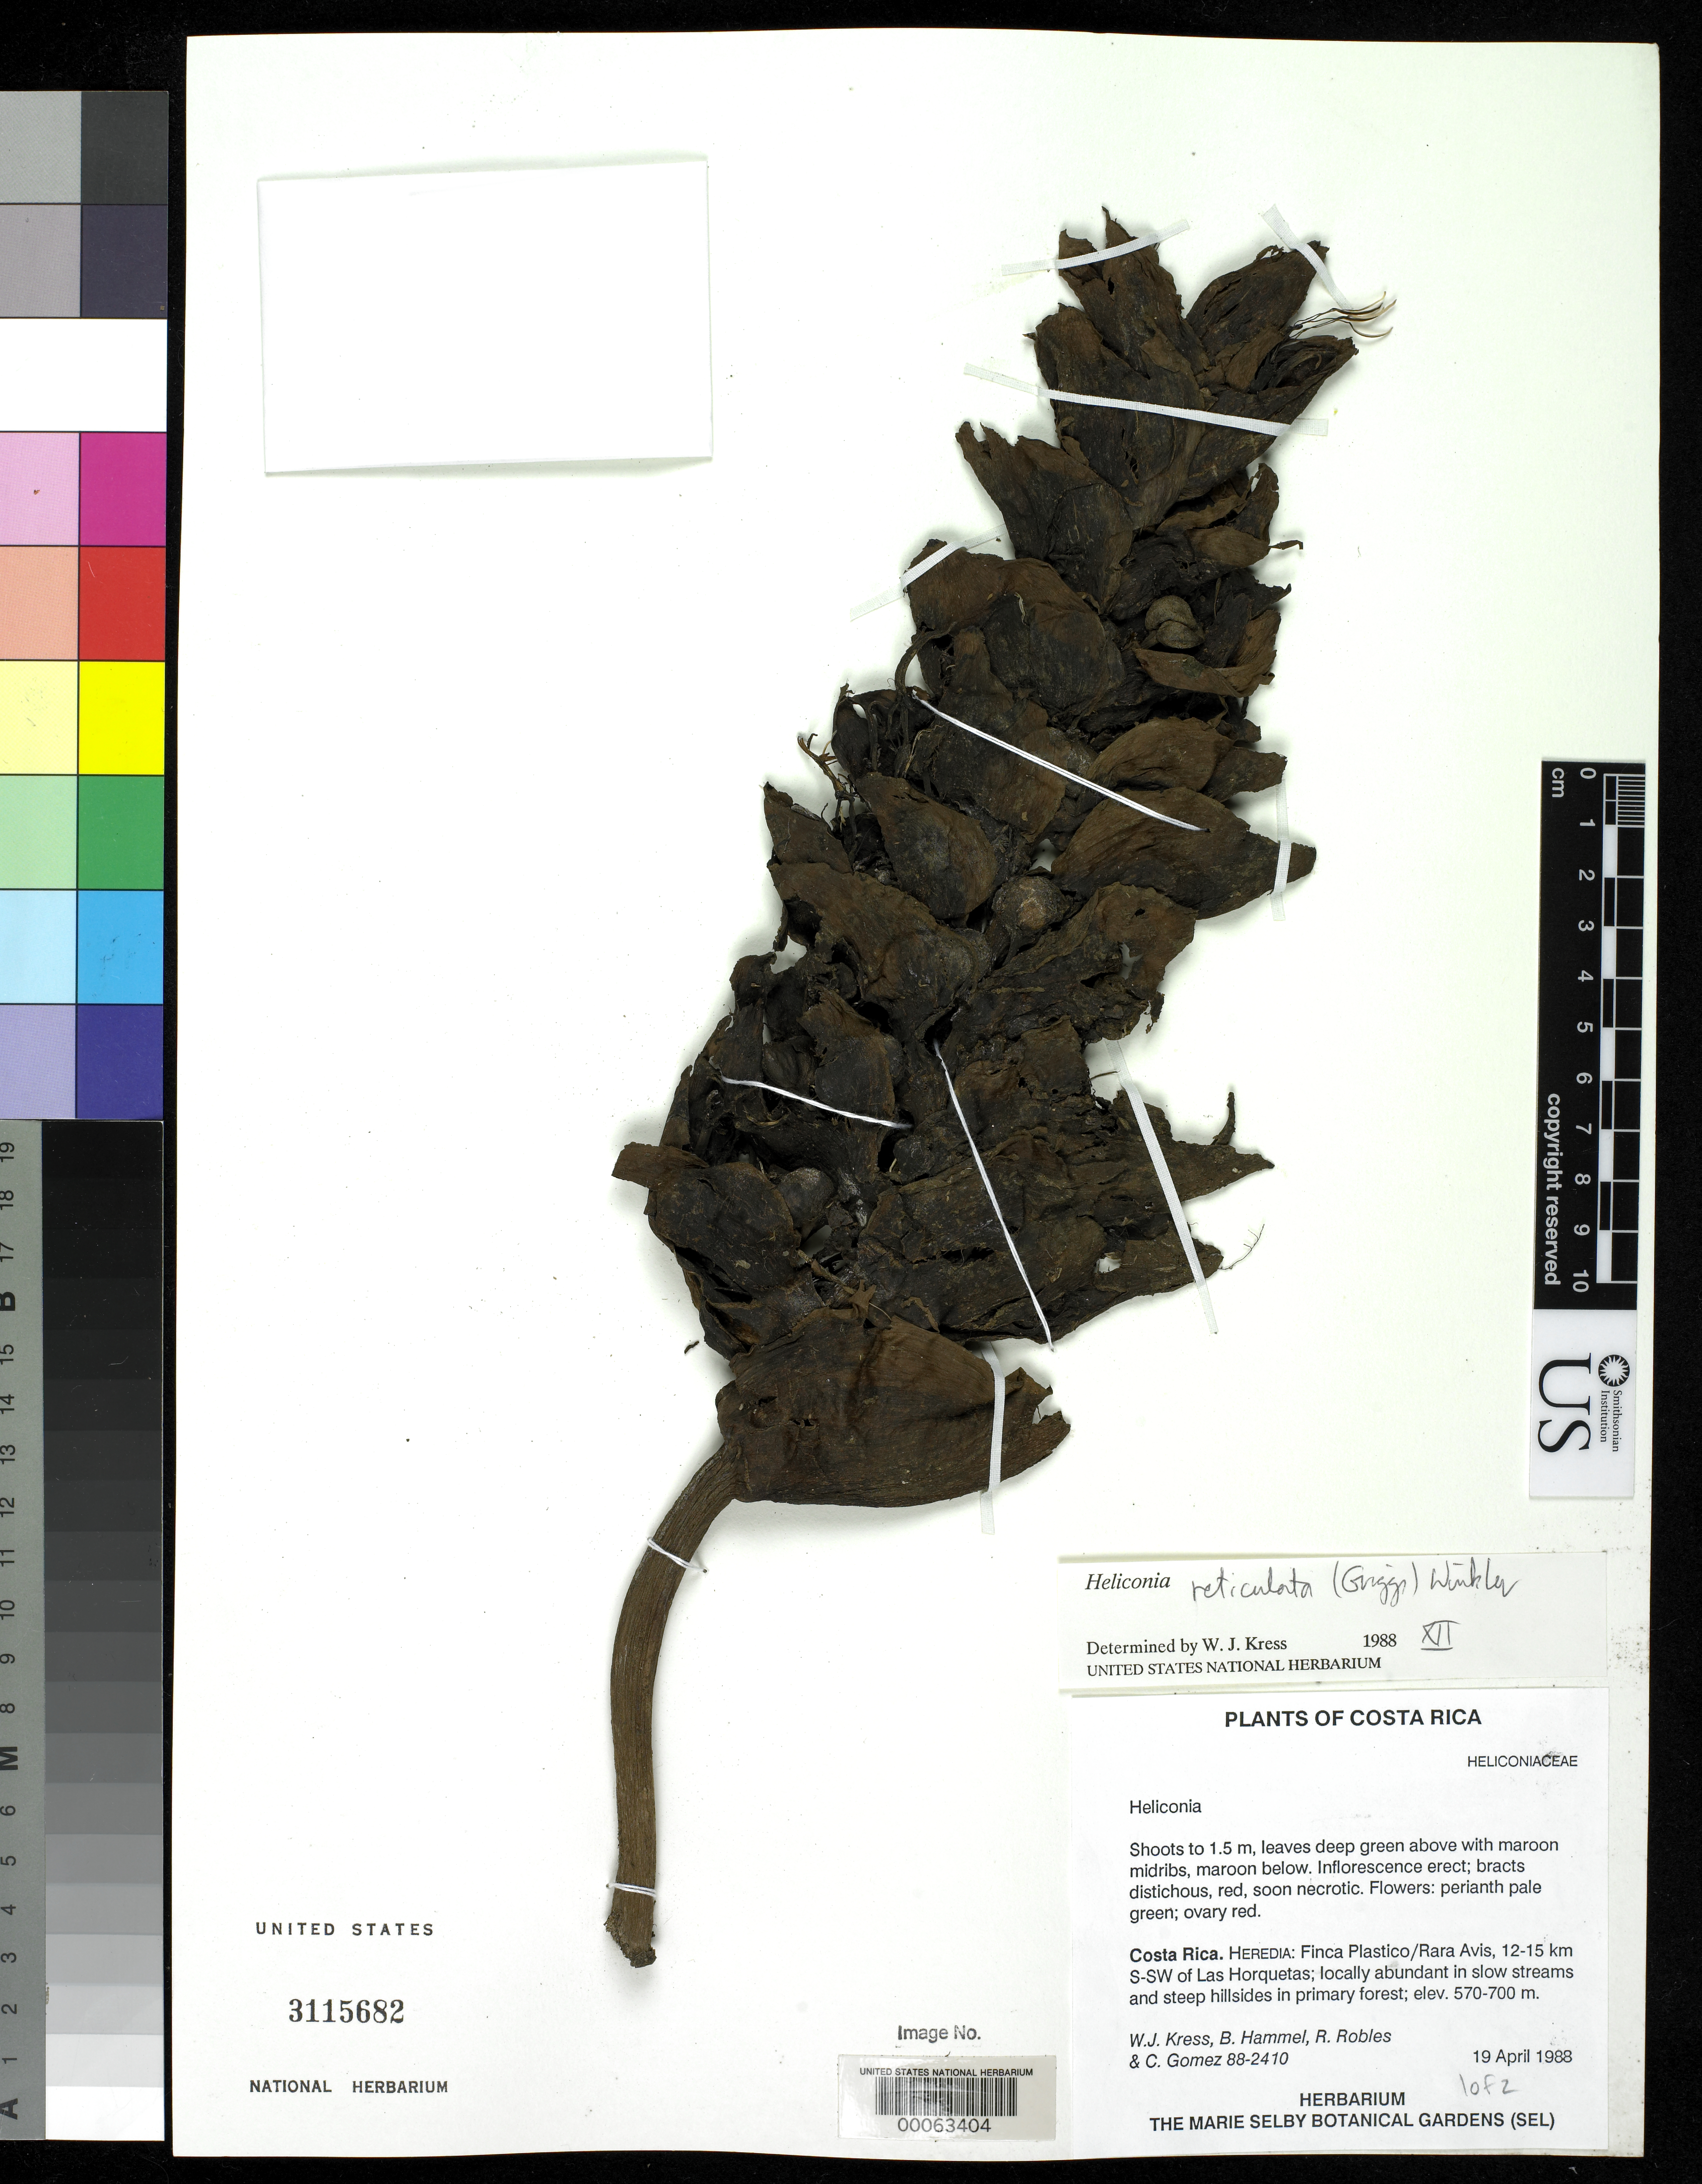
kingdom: Plantae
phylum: Tracheophyta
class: Liliopsida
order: Zingiberales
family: Heliconiaceae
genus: Heliconia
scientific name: Heliconia reticulata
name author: (R.F. Griggs) H.J.P. Winkl.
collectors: W. J. Kress, B. Hammel, R. Robles & C. Gómez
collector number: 88-2410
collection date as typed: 19 Apr 1988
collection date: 1988-04-19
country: Costa Rica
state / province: Heredia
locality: Finca plastico/rara avis, 12-15 km s-sw of las horquetas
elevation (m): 570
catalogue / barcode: US 3115682